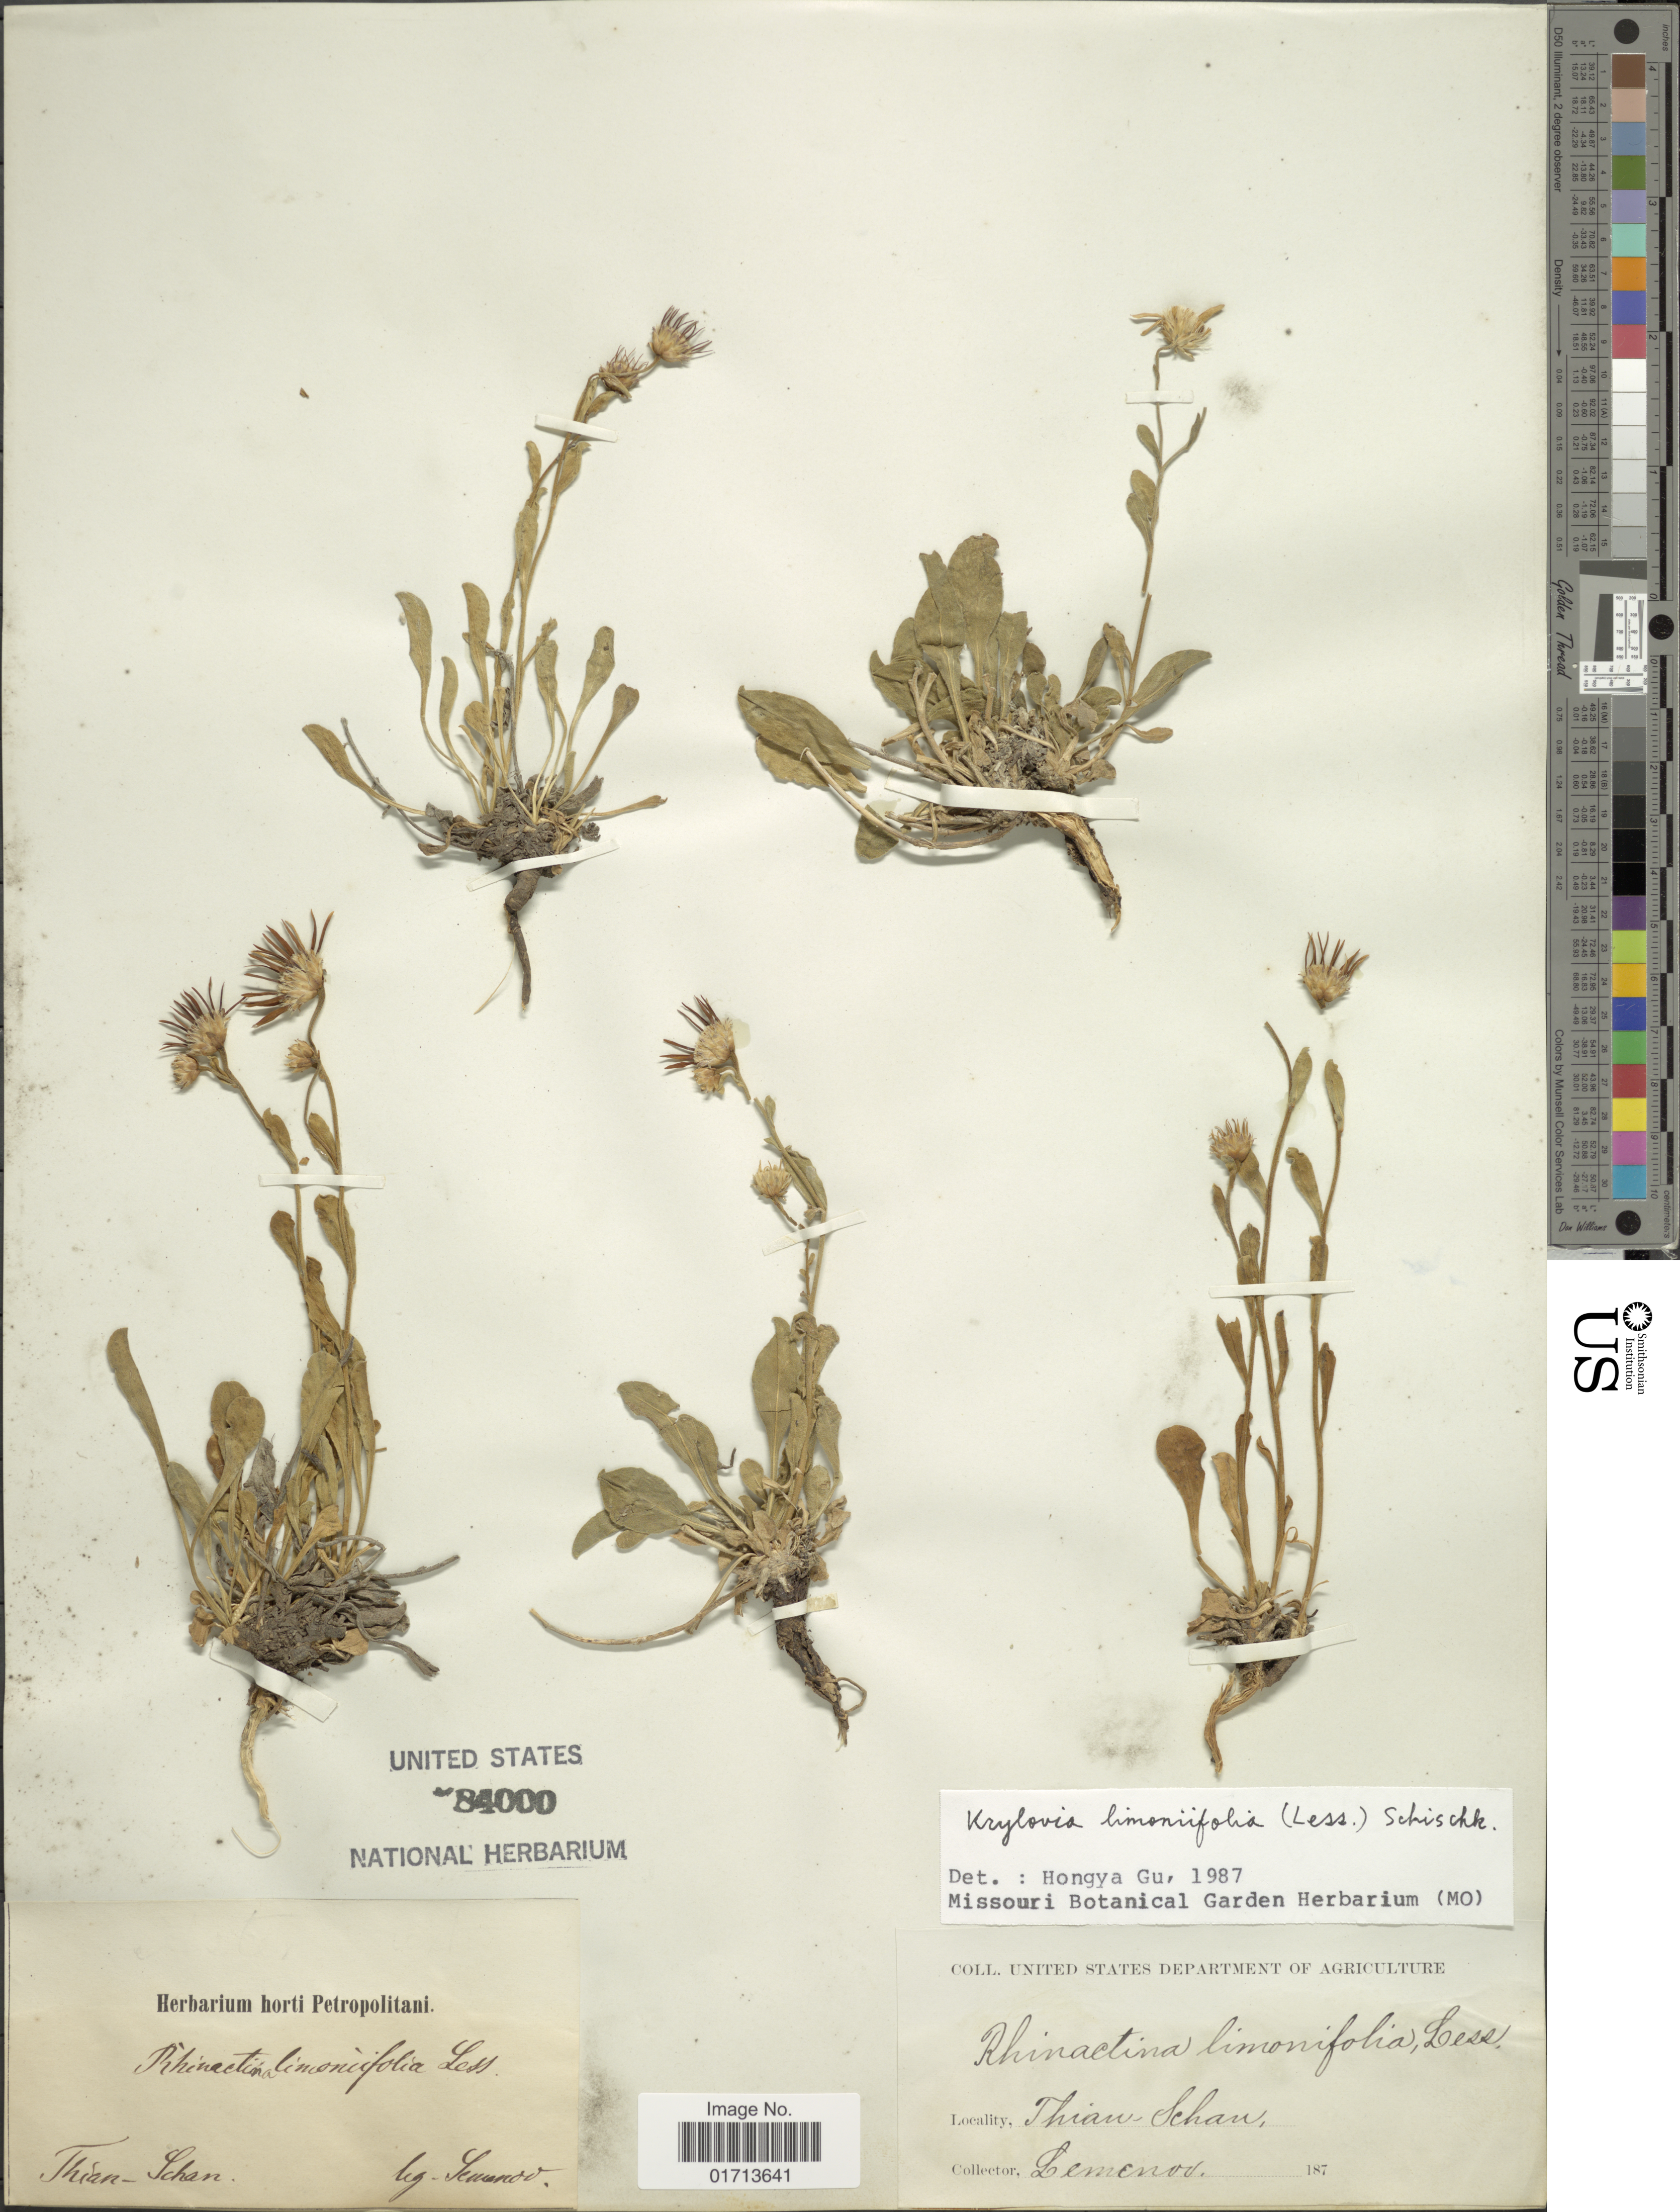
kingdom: Plantae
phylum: Tracheophyta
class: Magnoliopsida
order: Asterales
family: Asteraceae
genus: Krylovia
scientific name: Krylovia limoniifolia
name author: (Less.) Schischk.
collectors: Lemenod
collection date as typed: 187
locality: Thian Schan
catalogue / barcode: US 84000